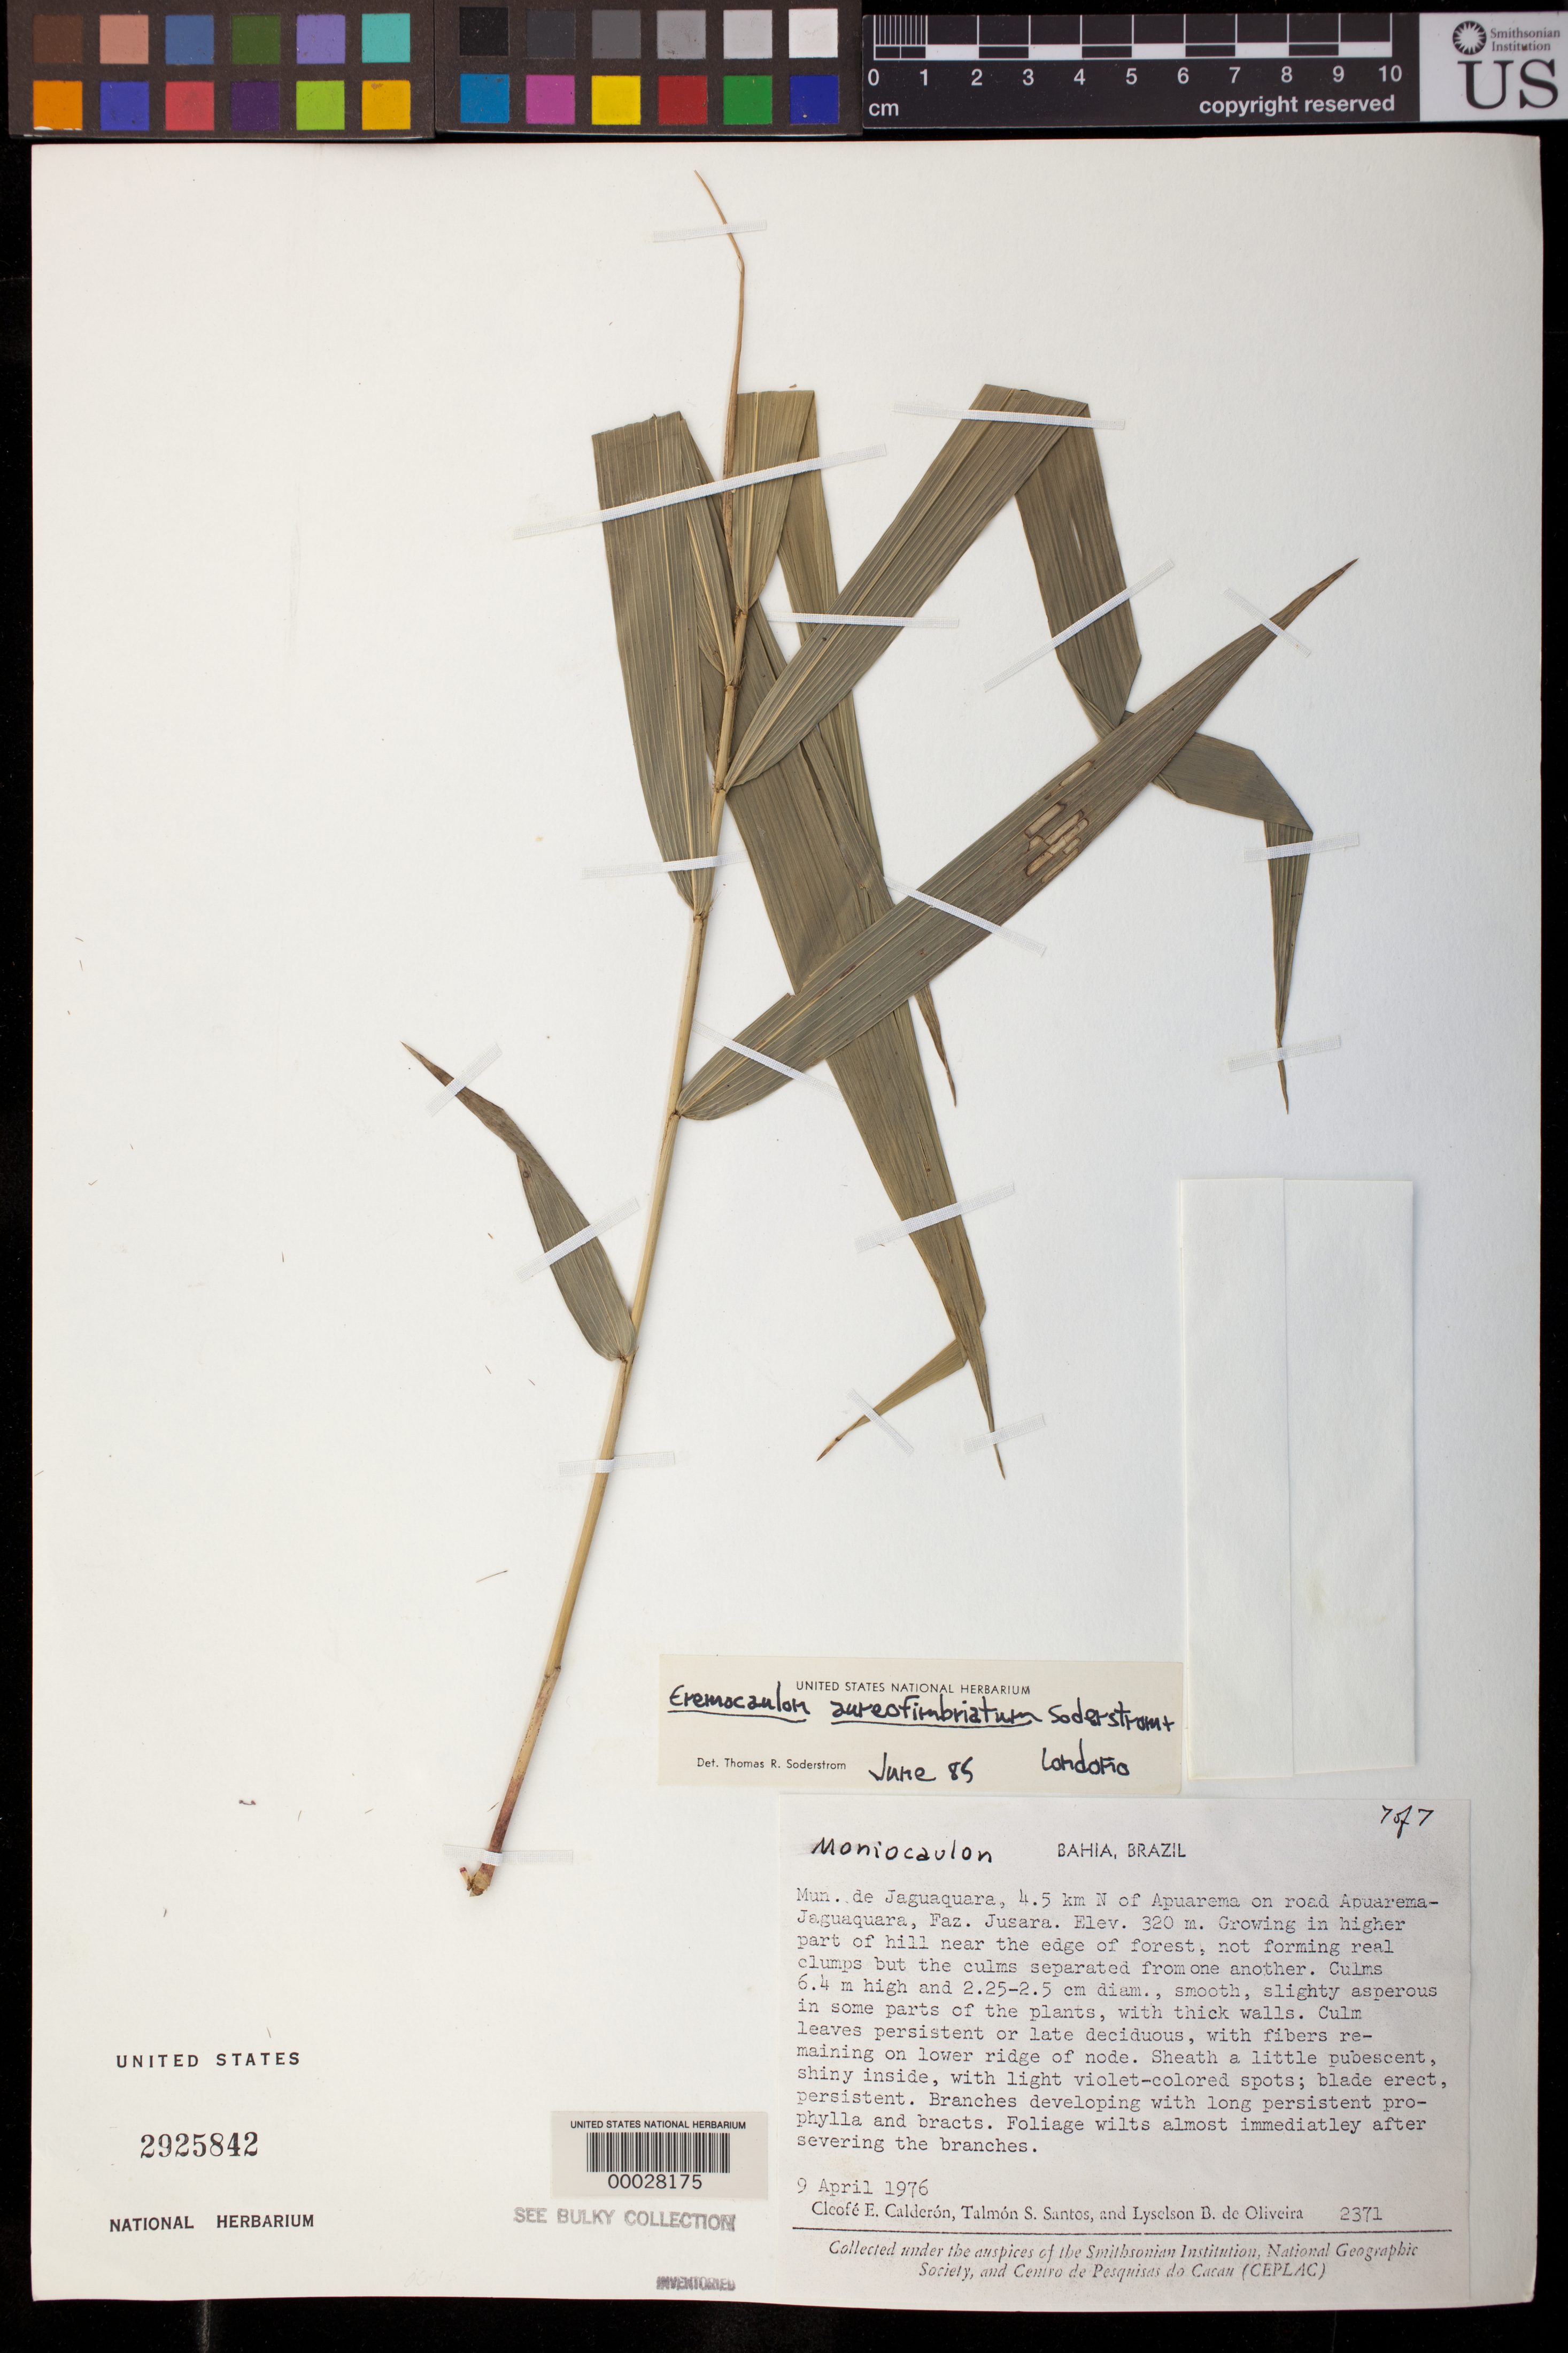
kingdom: Plantae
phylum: Tracheophyta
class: Liliopsida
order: Poales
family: Poaceae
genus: Eremocaulon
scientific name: Eremocaulon aureofimbriatum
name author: Soderstr. & Londoño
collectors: C. E. Calderón, T. S. Santos & L. de Oliveira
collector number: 2371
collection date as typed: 09 Apr 1976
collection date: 1976-04-09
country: Brazil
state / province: Bahia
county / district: Jaguaquara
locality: Apuarema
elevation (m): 320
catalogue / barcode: US 2925842